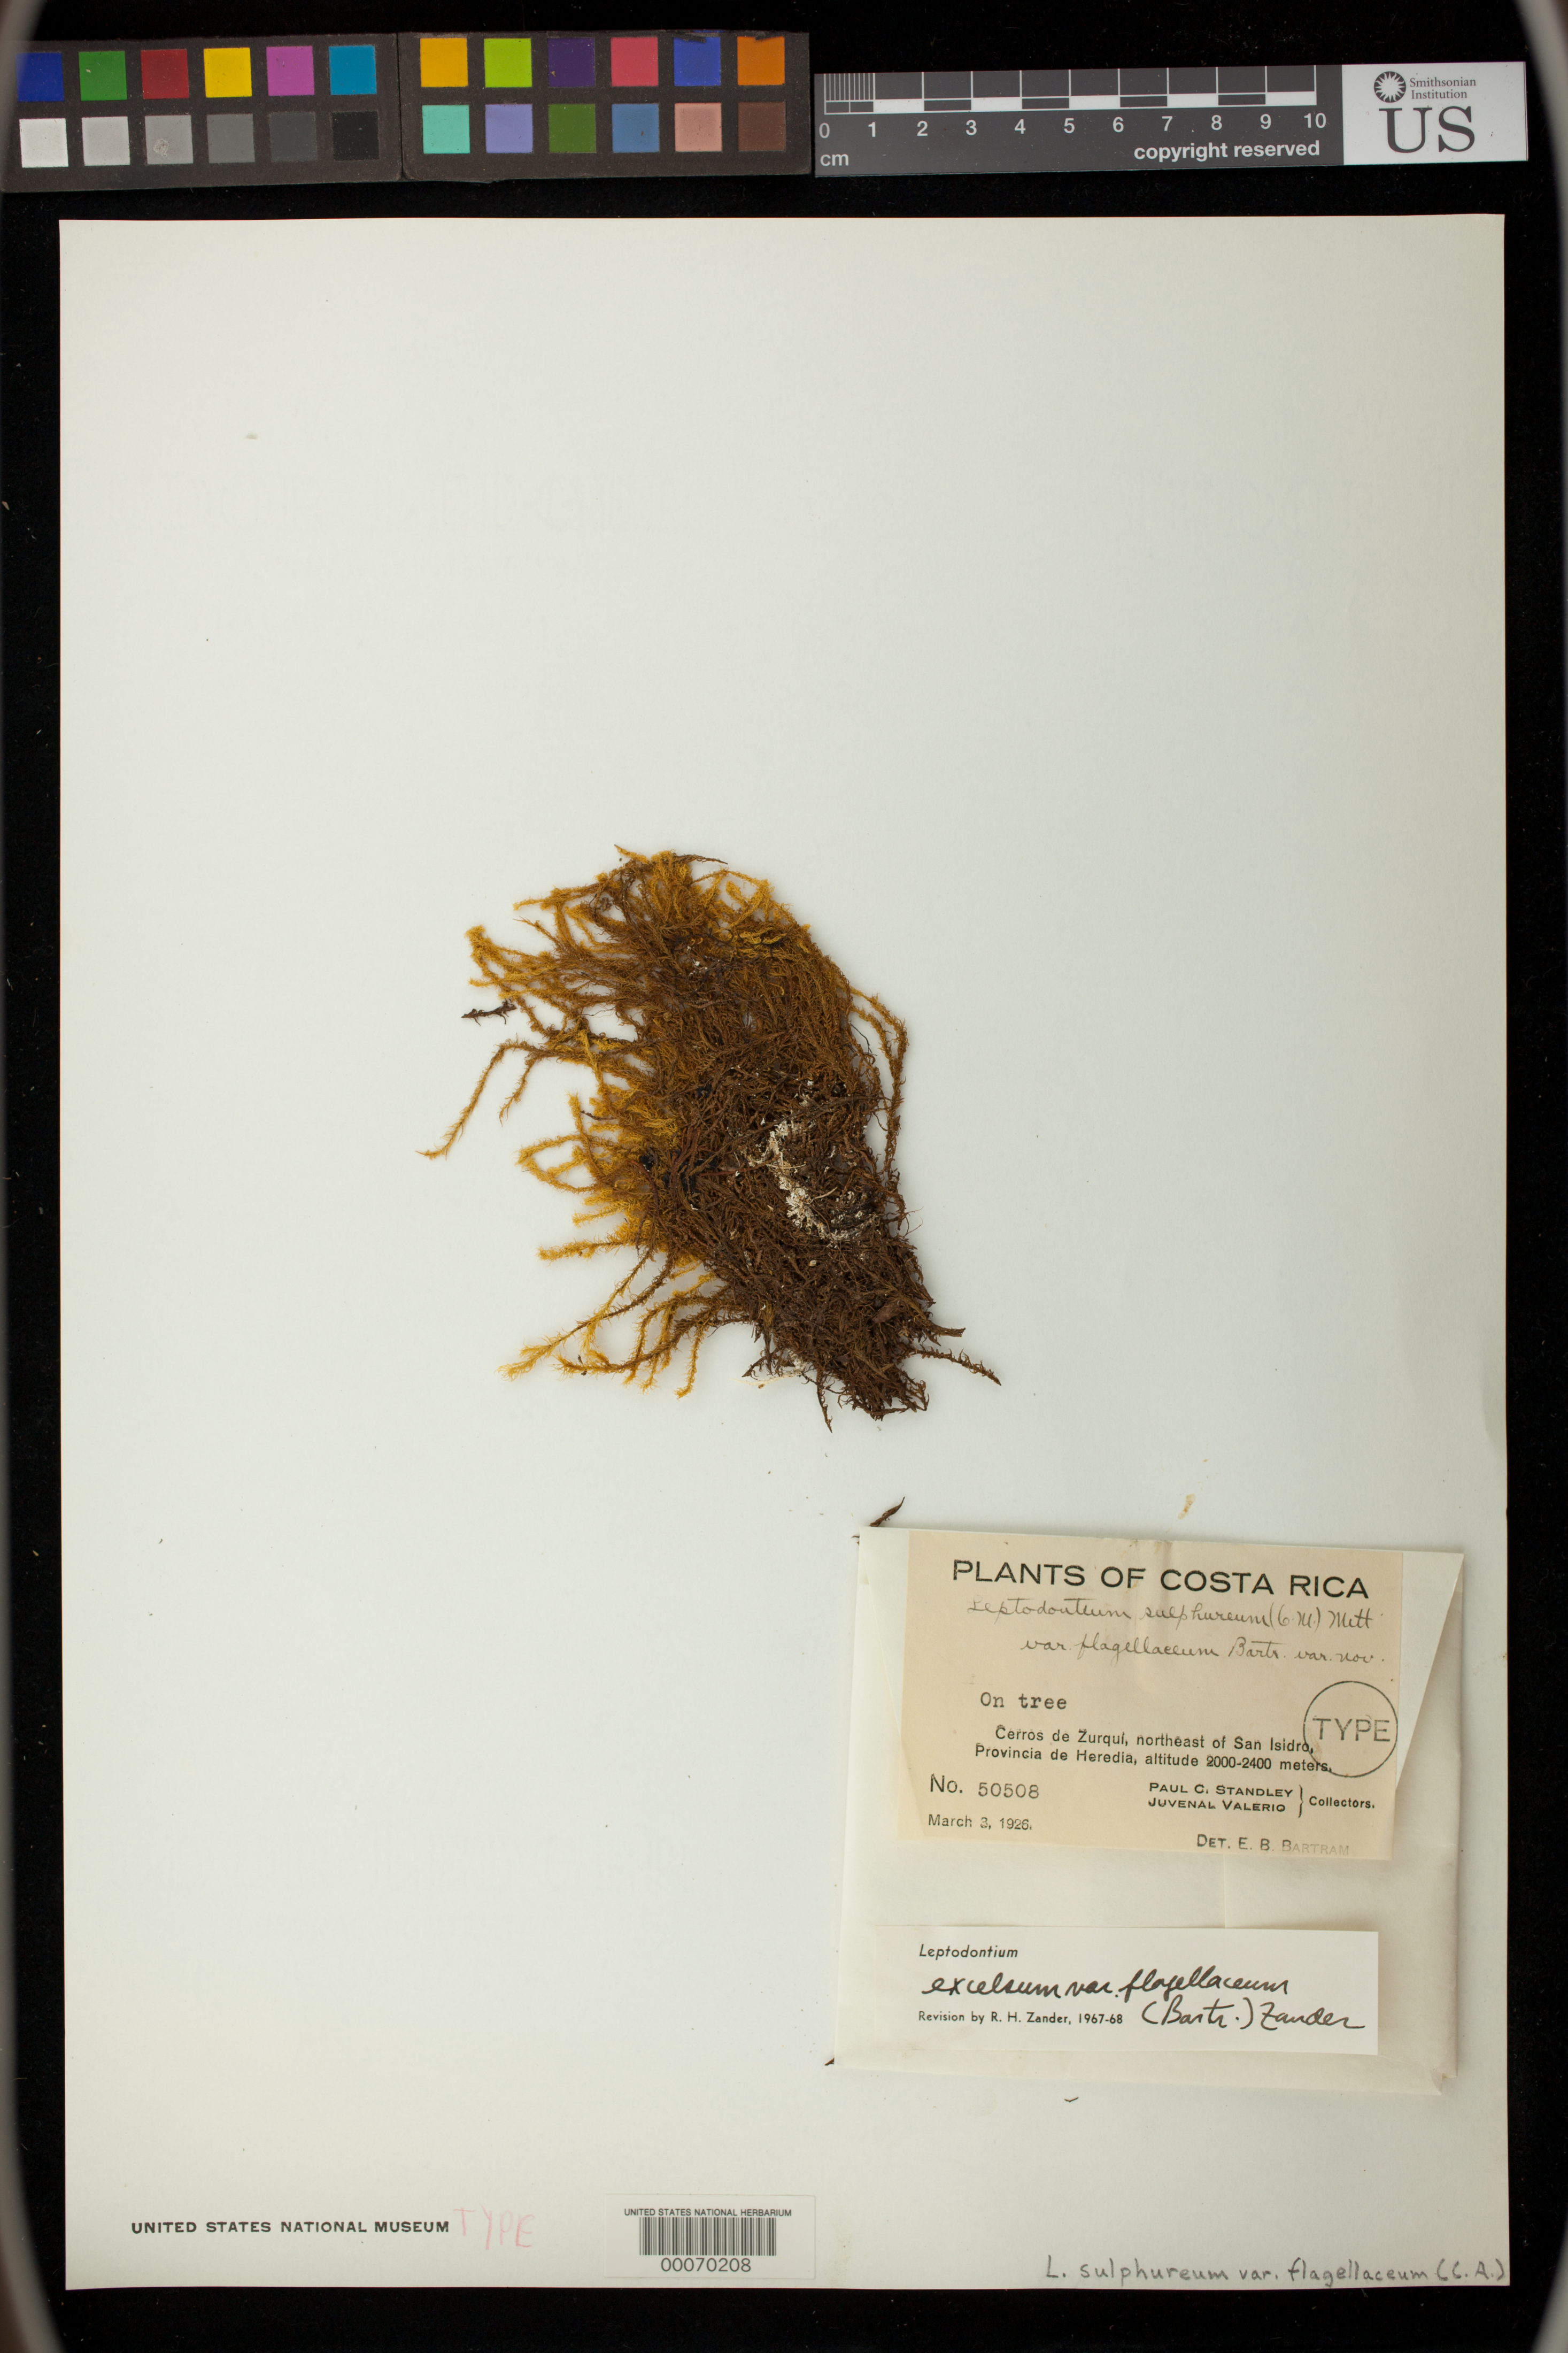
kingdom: Plantae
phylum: Bryophyta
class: Bryopsida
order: Pottiales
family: Pottiaceae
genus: Leptodontium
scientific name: Leptodontium sulphureum var. flagellaceum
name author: E.B. Bartram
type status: Holotype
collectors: P. C. Standley & J. Valerio R.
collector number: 50508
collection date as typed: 03 Mar 1926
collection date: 1926-03-03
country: Costa Rica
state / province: Heredia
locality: Cerros de Zurqui, NE of San Isidro.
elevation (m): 2000